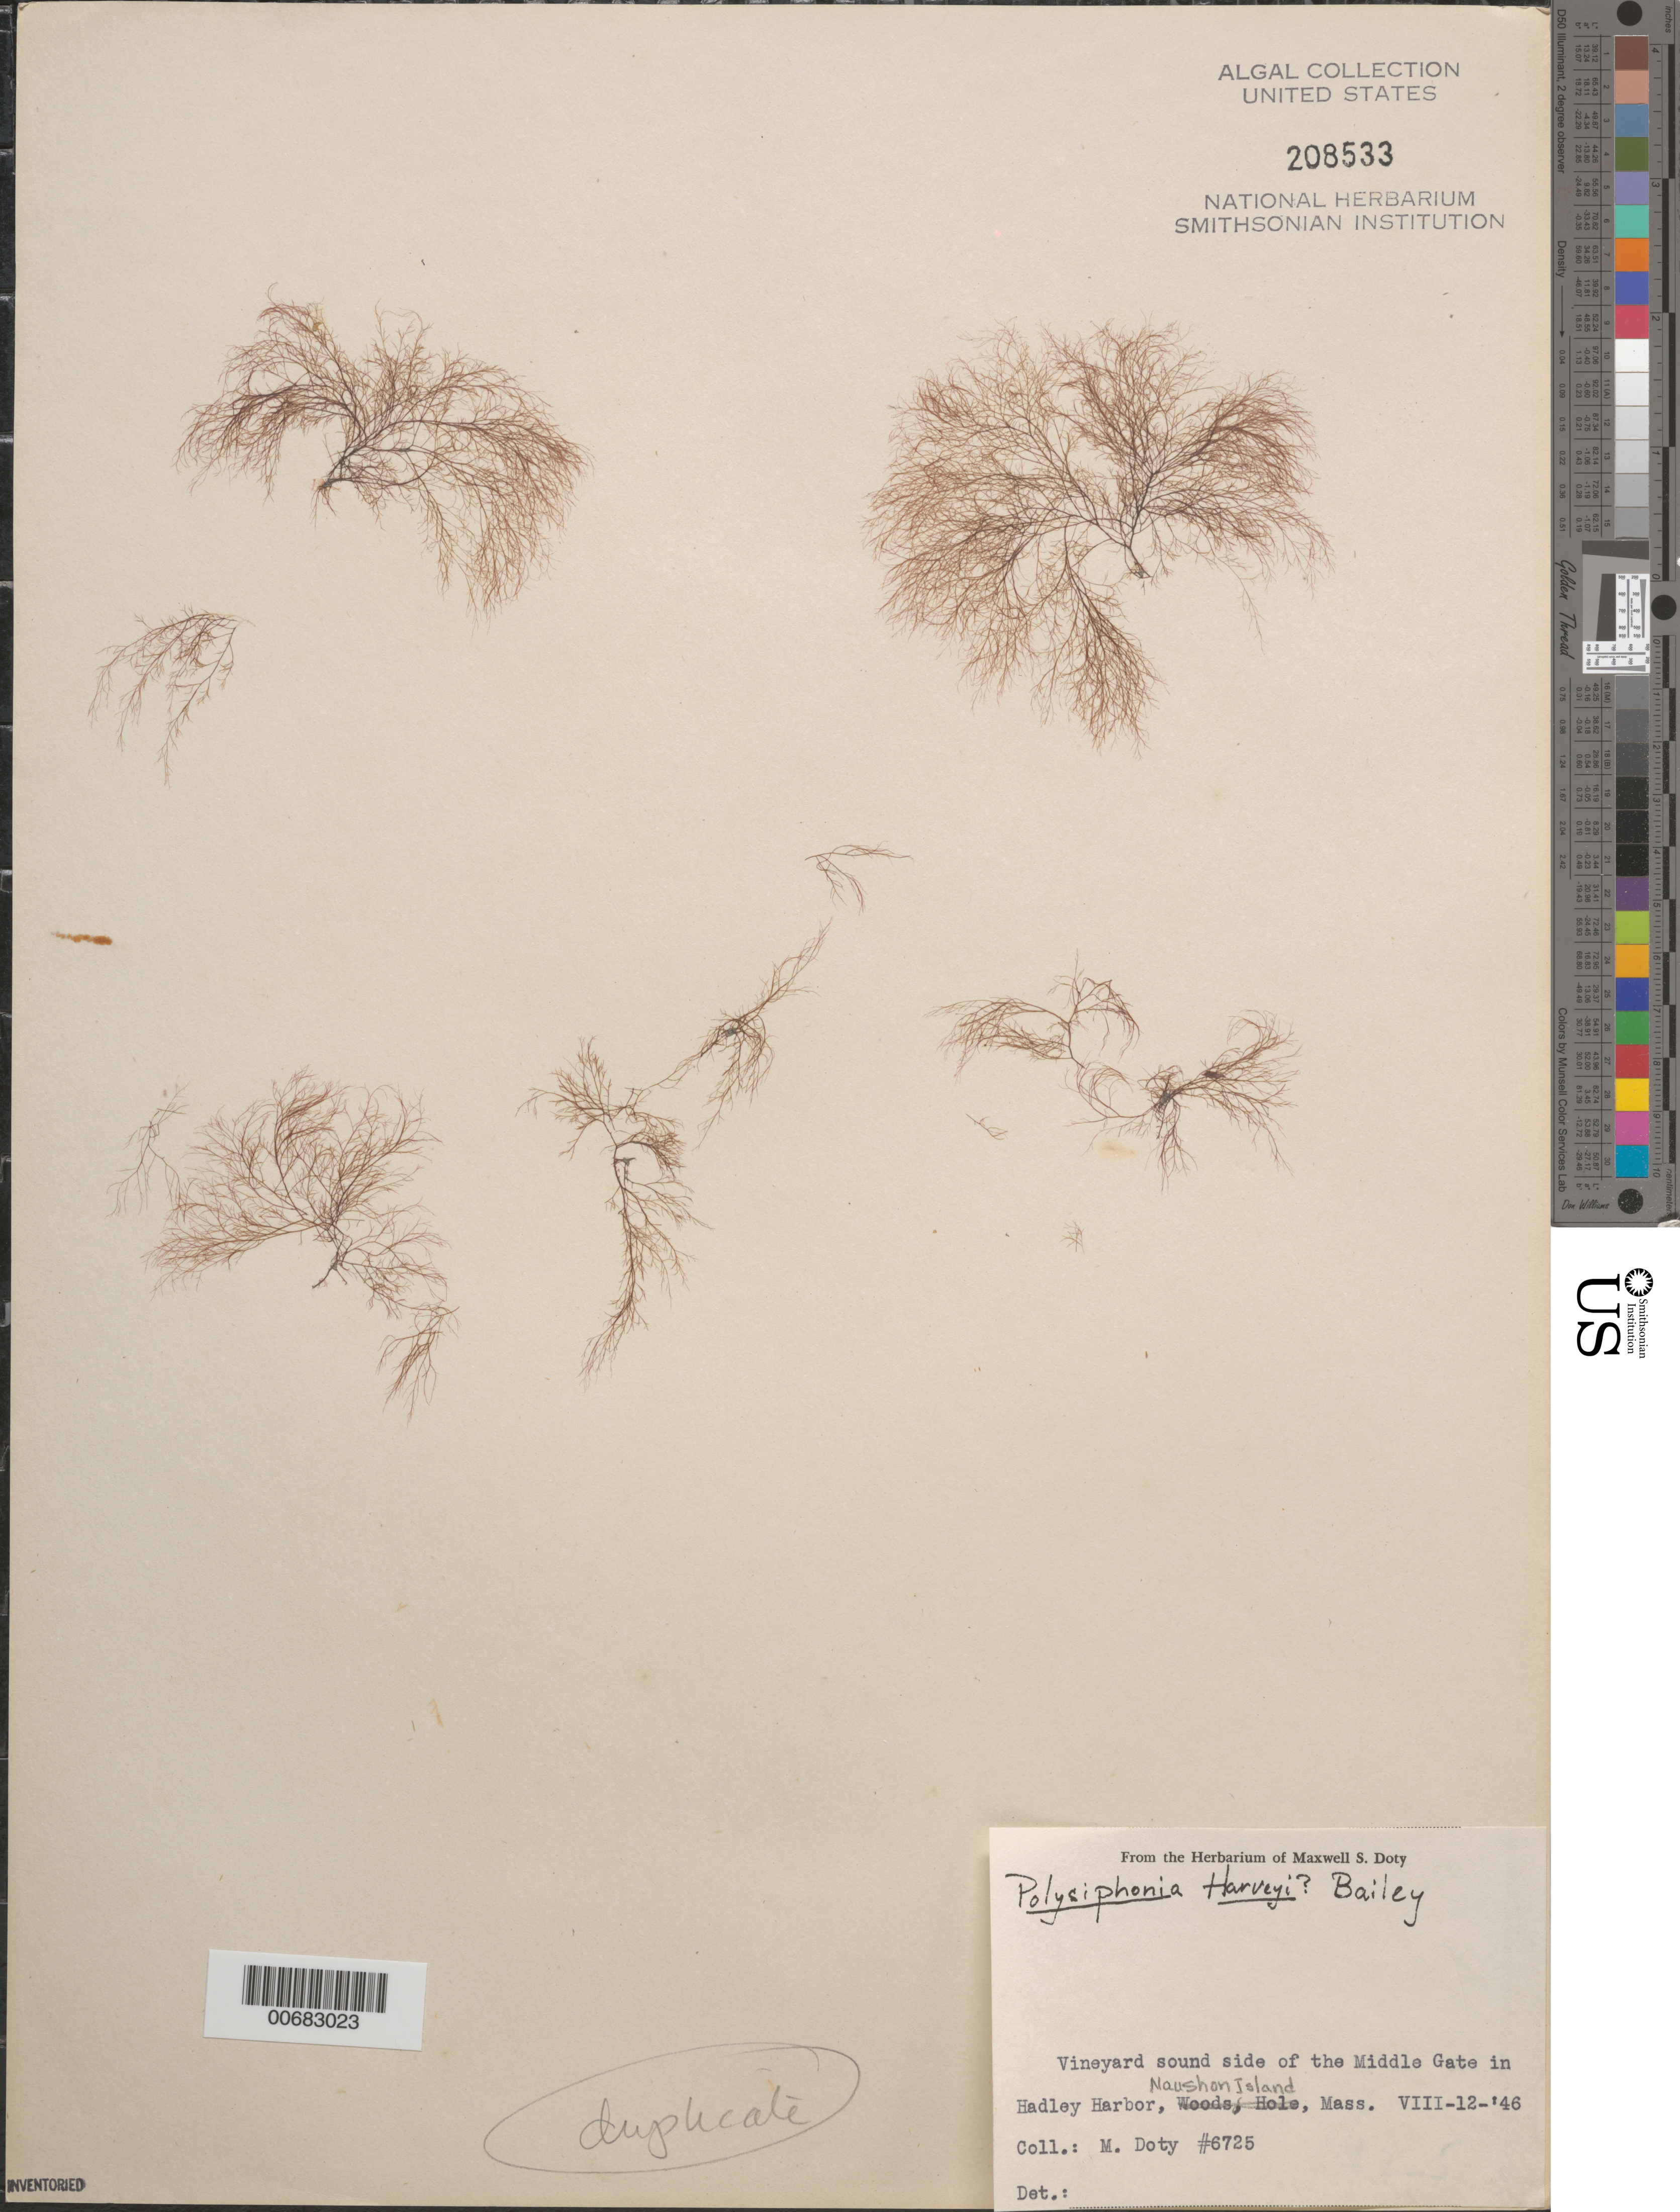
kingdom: Plantae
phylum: Rhodophyta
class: Florideophyceae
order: Ceramiales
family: Rhodomelaceae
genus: Melanothamnus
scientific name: Melanothamnus harveyi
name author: (Bailey) Diaz-Tapia & C.A. Maggs in Diaz-Tapia et al.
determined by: Algae name updating Project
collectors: M. S. Doty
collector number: MSD 6725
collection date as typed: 12 Aug 1946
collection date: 1946-08-12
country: United States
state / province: Massachusetts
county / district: Dukes County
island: Naushon Island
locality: Hadley Harbor, Vineyard Sound side of Middle Gate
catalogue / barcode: US 208533